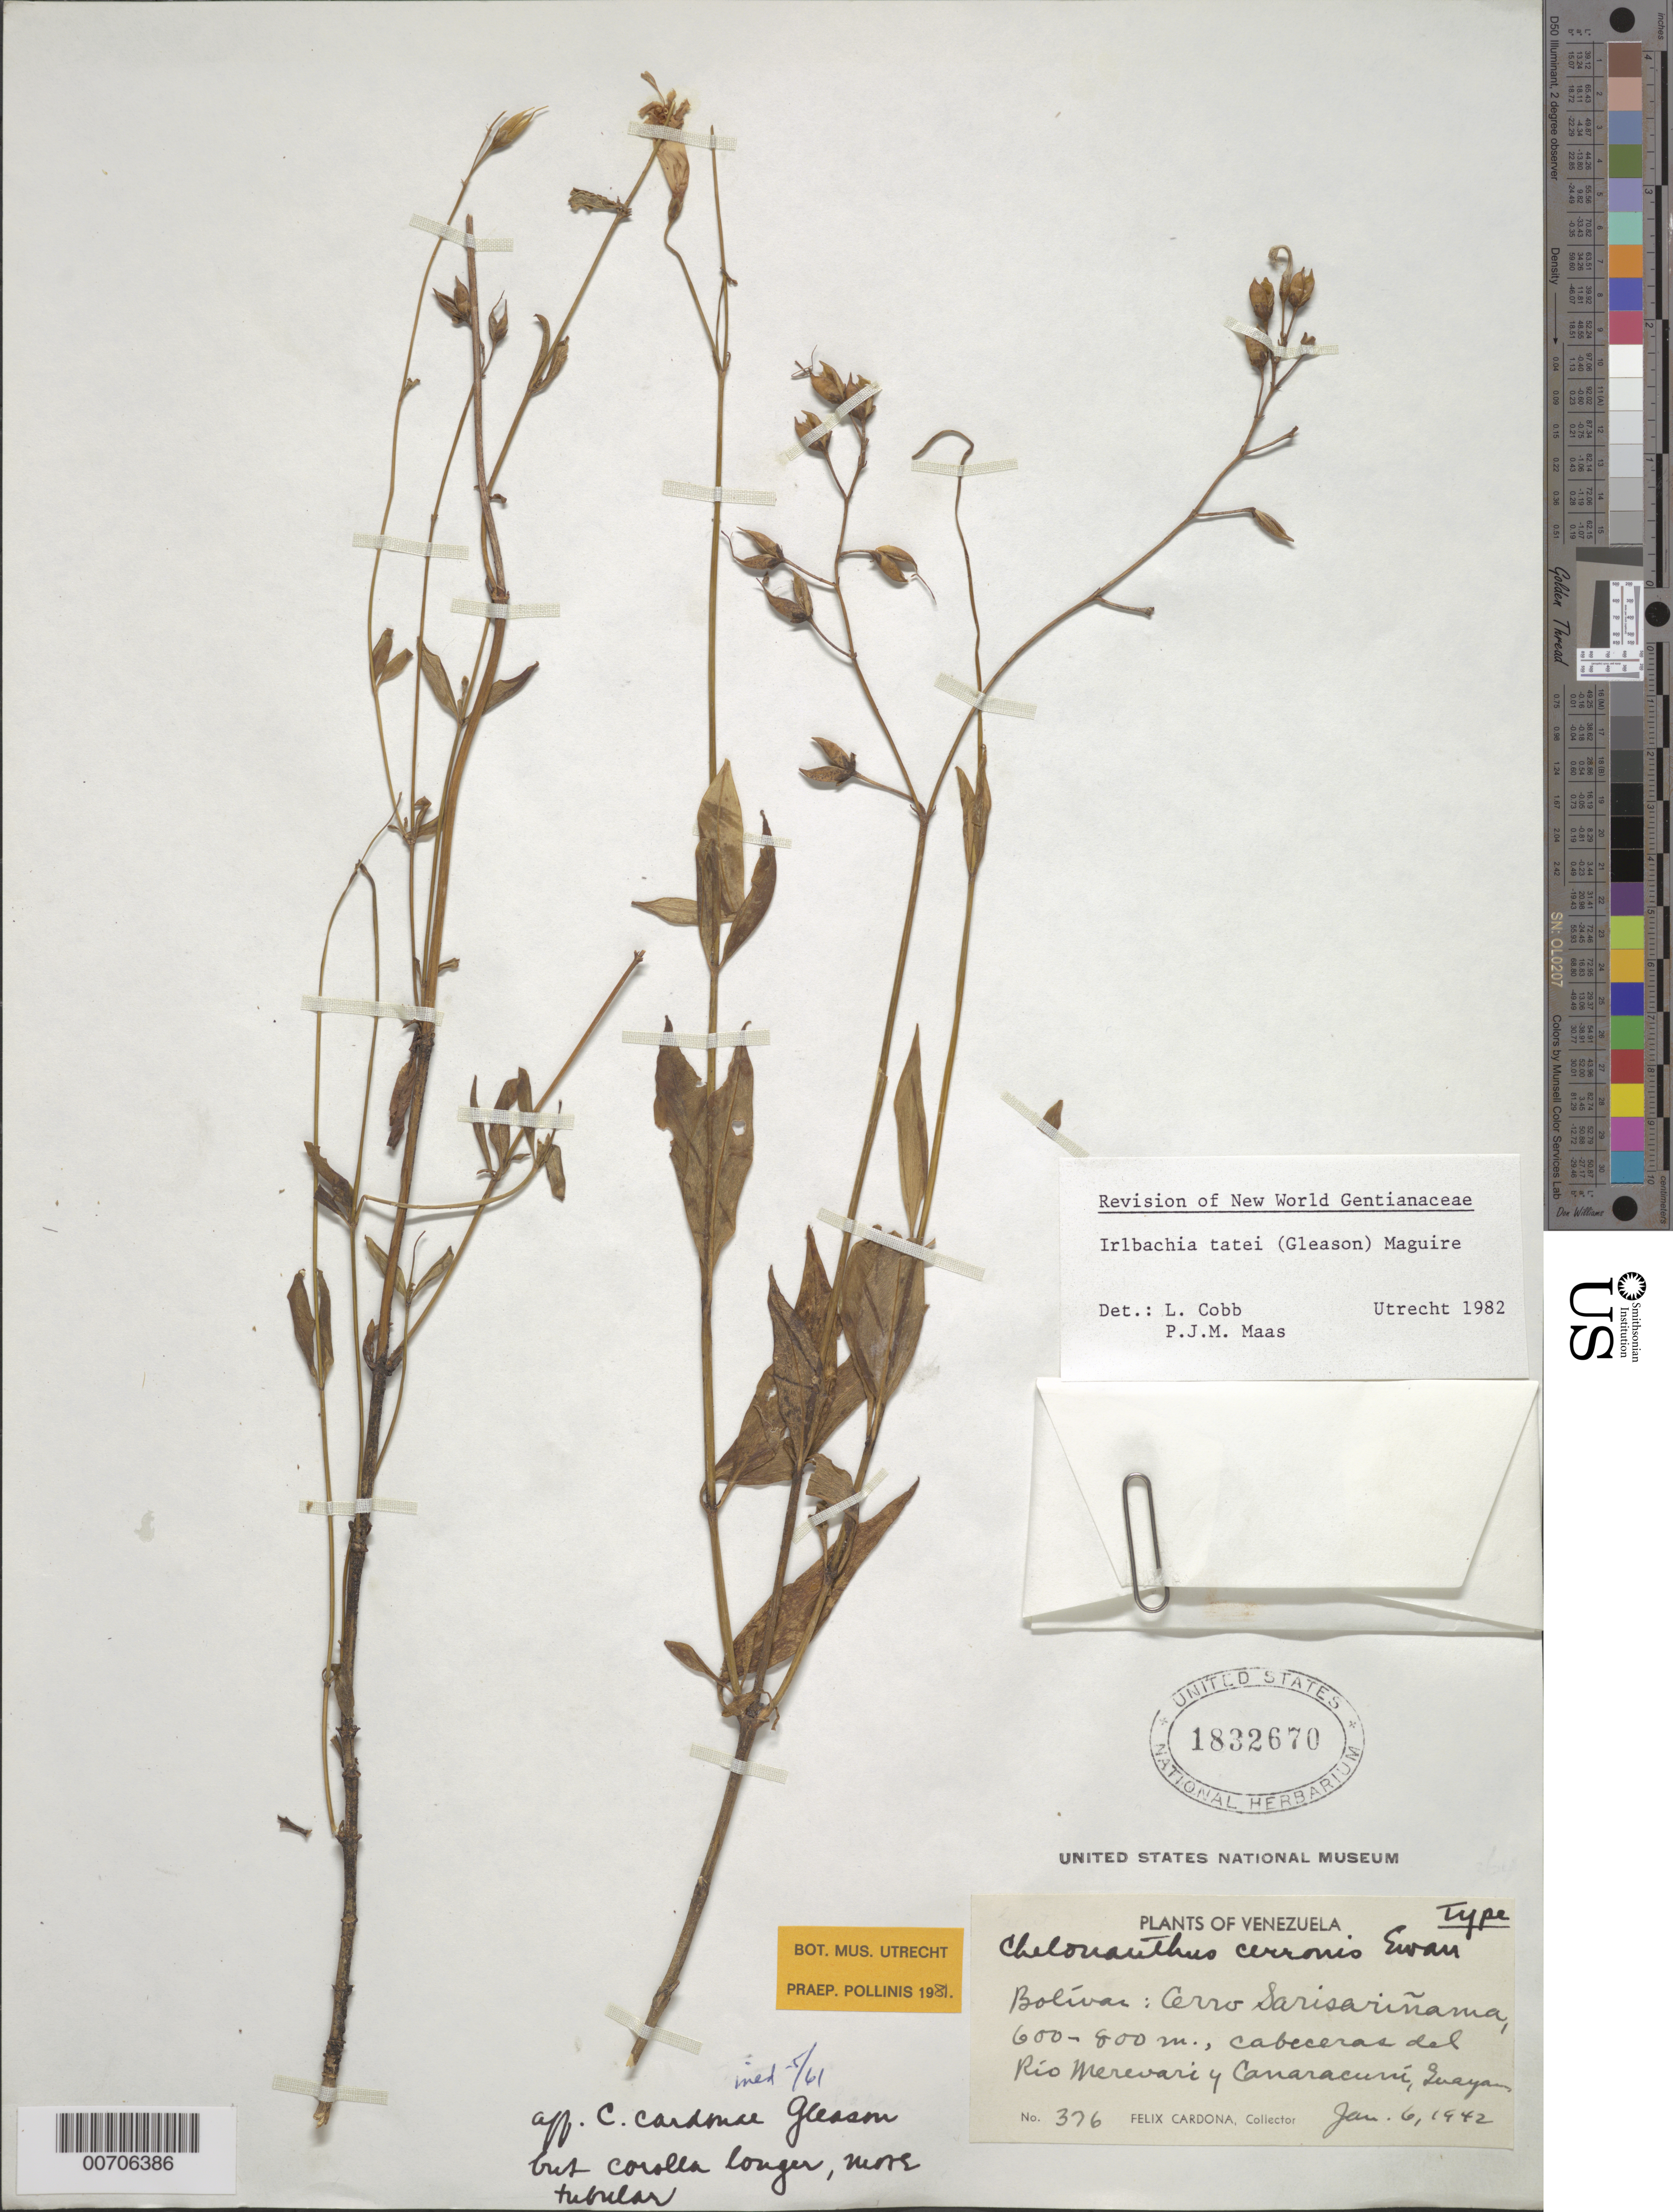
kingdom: Plantae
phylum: Tracheophyta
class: Magnoliopsida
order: Gentianales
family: Gentianaceae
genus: Irlbachia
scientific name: Irlbachia tatei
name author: (Gleason) Maguire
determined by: Cobb, L.; Maas, P. J.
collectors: F. Cardona Puig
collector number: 376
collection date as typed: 6-Jan-42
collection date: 1942-01-06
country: Venezuela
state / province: Bolívar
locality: Cerro Sarisariñama, Ríos Canaracunú y Merevari, Alto Caura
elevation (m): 600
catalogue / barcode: US 1832670